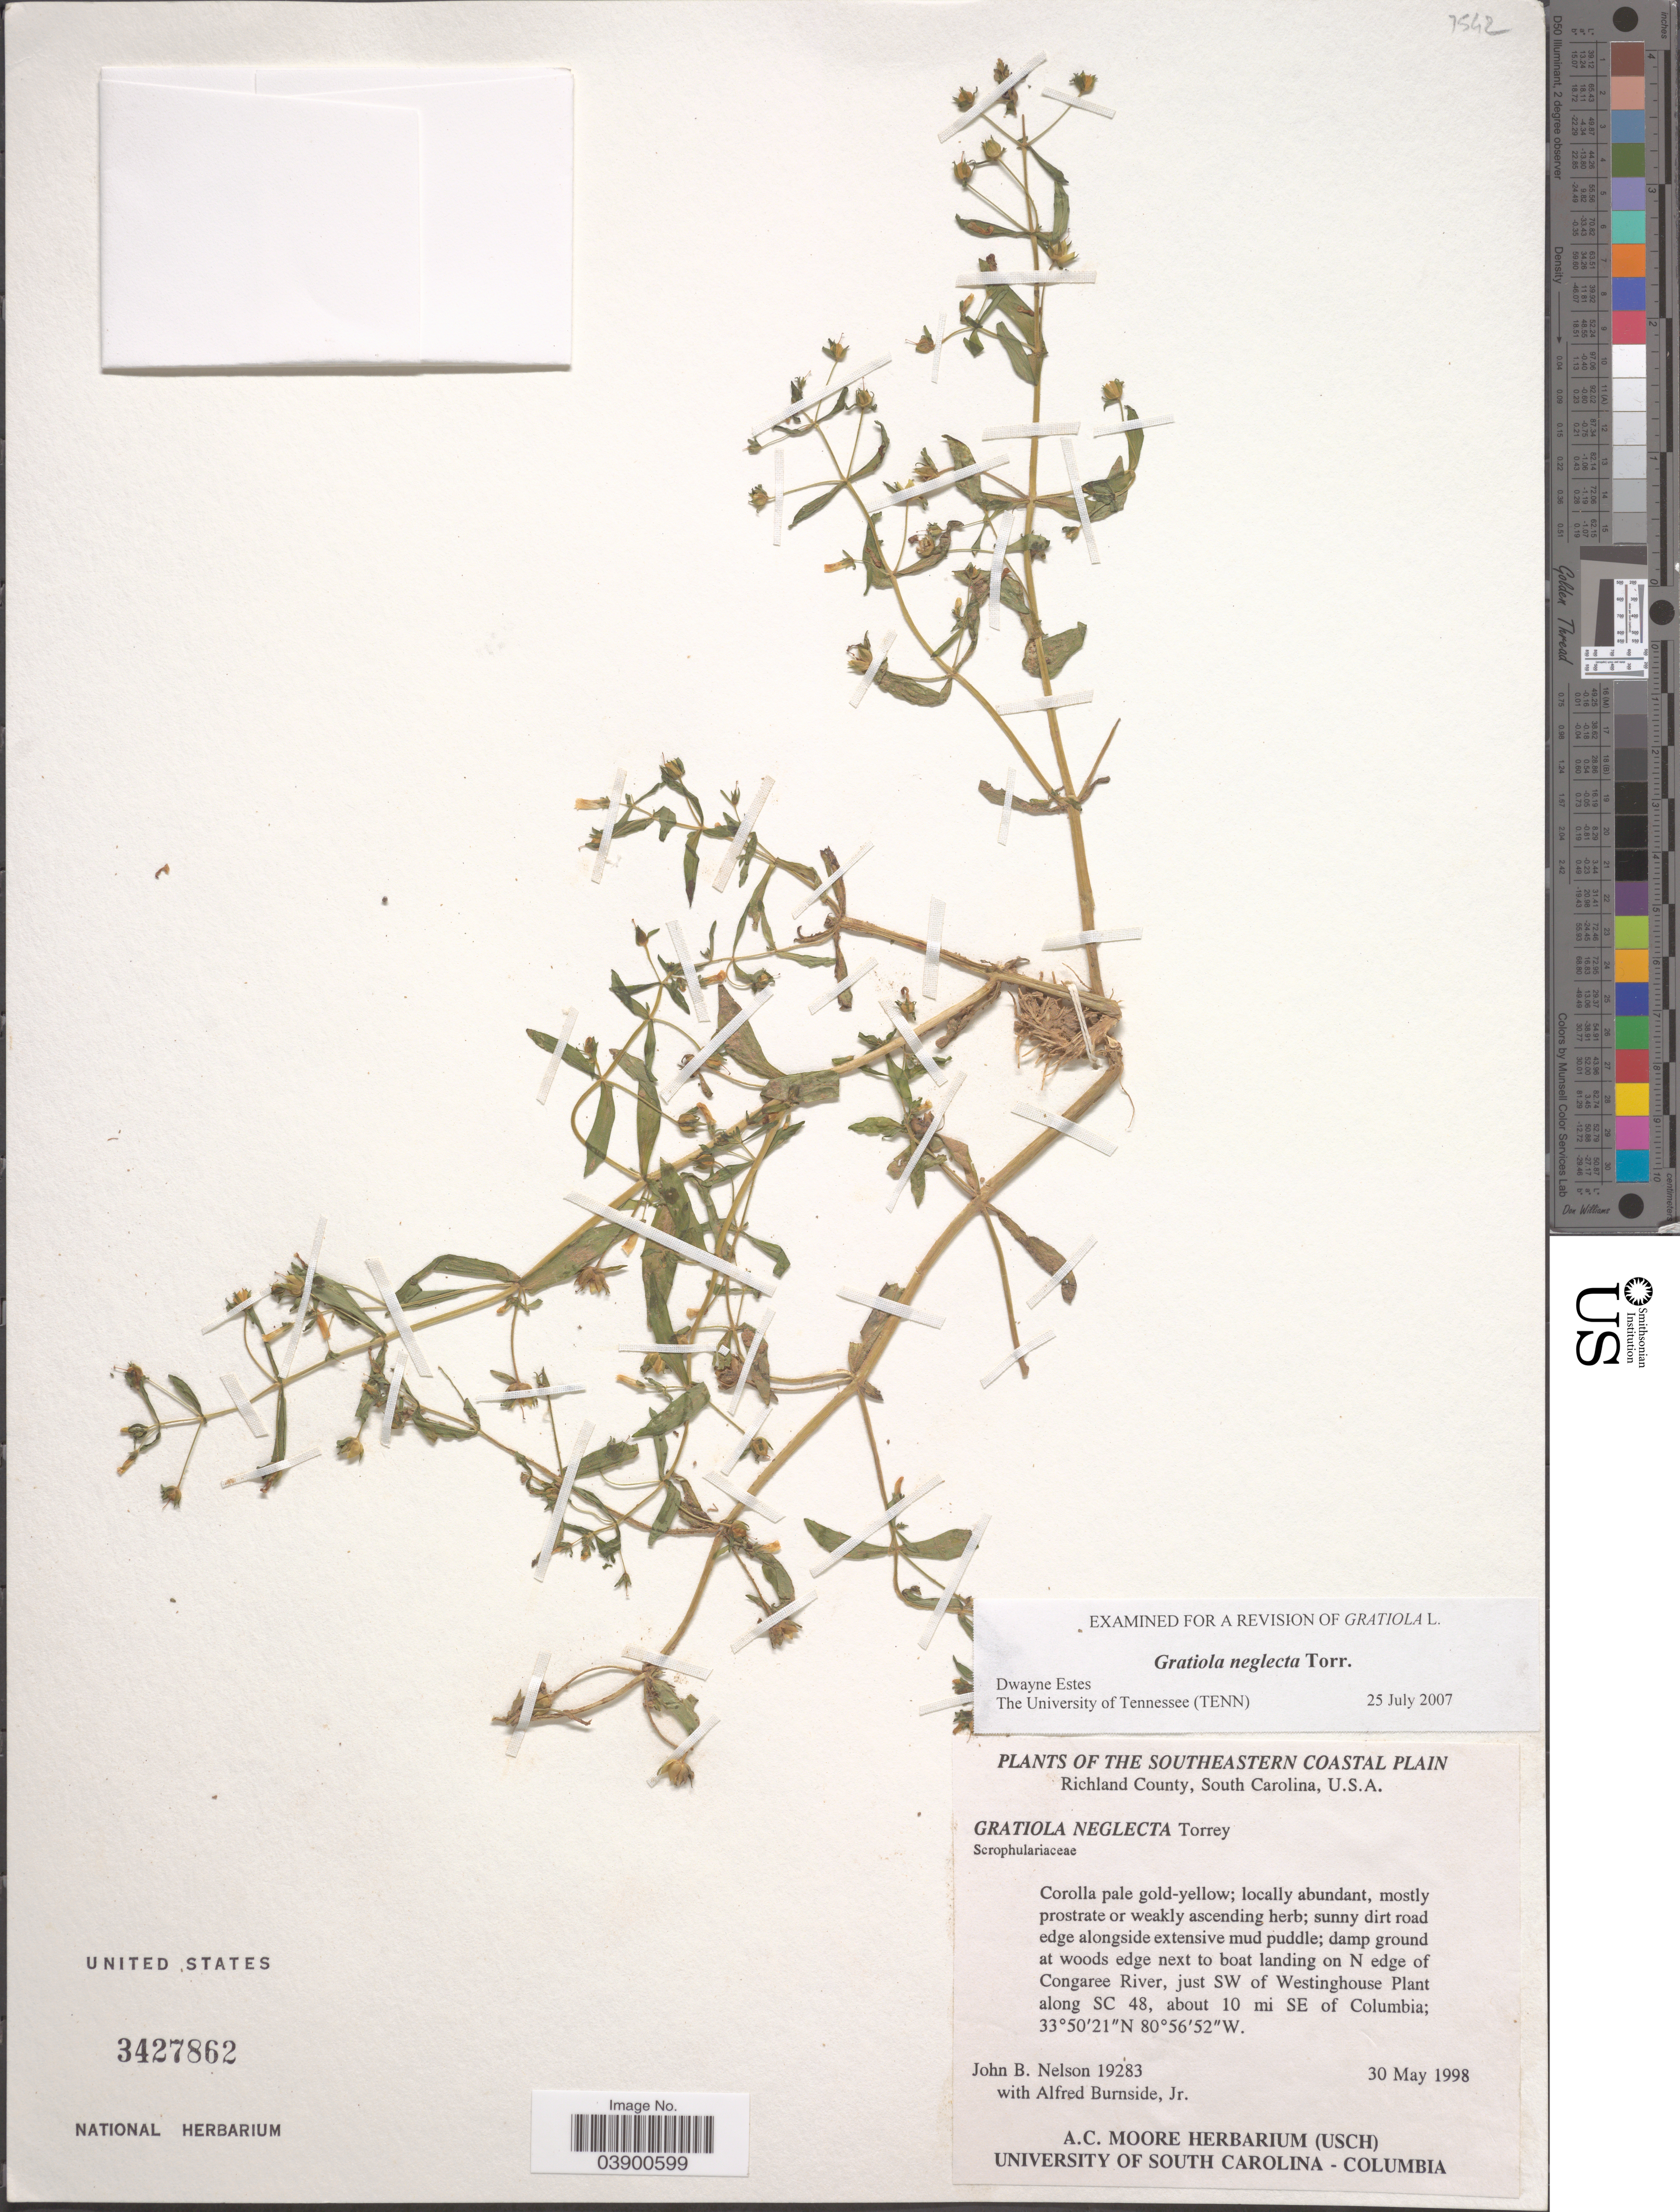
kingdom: Plantae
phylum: Tracheophyta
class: Magnoliopsida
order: Lamiales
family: Plantaginaceae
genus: Gratiola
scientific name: Gratiola neglecta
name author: Torr.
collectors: J. B. Nelson & A. Burnside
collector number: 19283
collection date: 1998-05-30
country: United States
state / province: South Carolina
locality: The Southeastern Coastal Plain. Richland County. At woods edge next to boat landing on N edge on Congaree River, just SW of Westinghouse Plant along SC 48, about 10 mi SE of Columbia.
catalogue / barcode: US 3427862